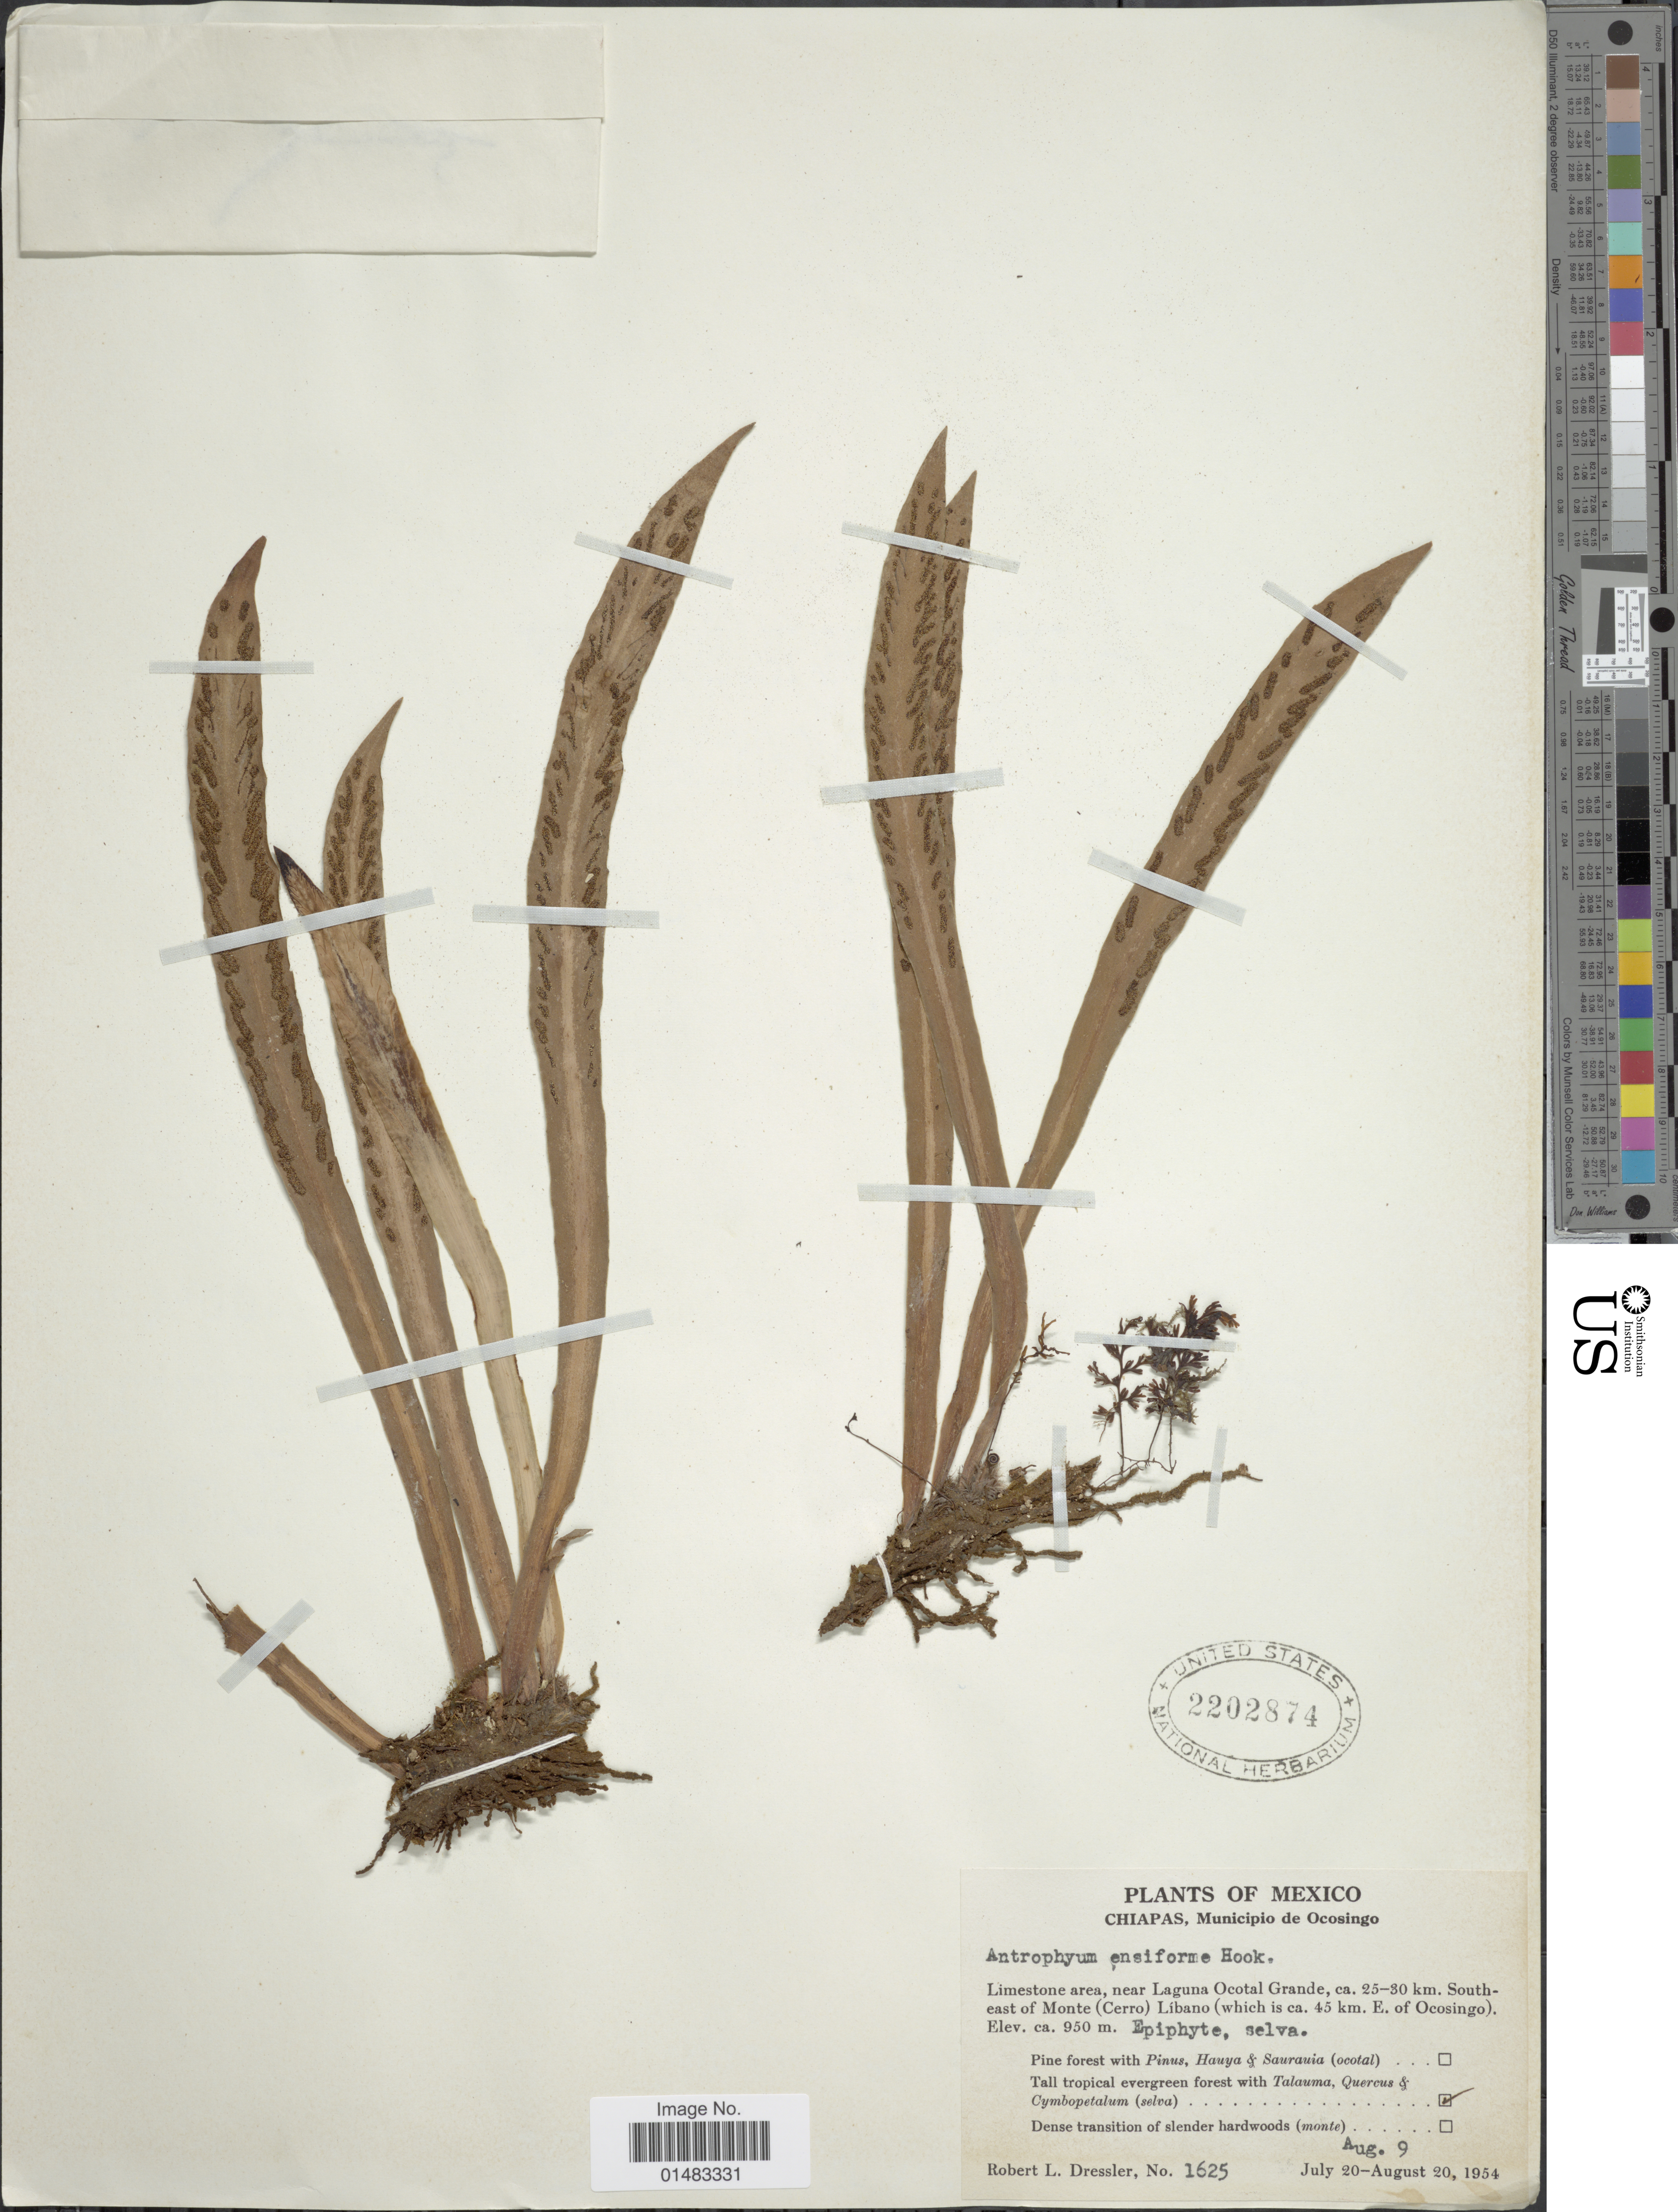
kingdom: Plantae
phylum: Tracheophyta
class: Polypodiopsida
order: Polypodiales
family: Pteridaceae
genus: Scoliosorus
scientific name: Scoliosorus ensiformis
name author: (Hook.) T. Moore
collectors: R. Dressler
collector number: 1625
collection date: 1954-07-20/1954-08-20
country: Mexico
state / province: Chiapas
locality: Plants of Mexico, Limestone area, near Laguna Ocotal Grande, ca. 25-30 km. South east of Monte (Cerro) Libano (which is ca. 45 km. E. of Ocosingo), tall tropical evergreen forest with Taluama, Quercus & Cymbopetalum (selva)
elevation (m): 950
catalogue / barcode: US 2202874